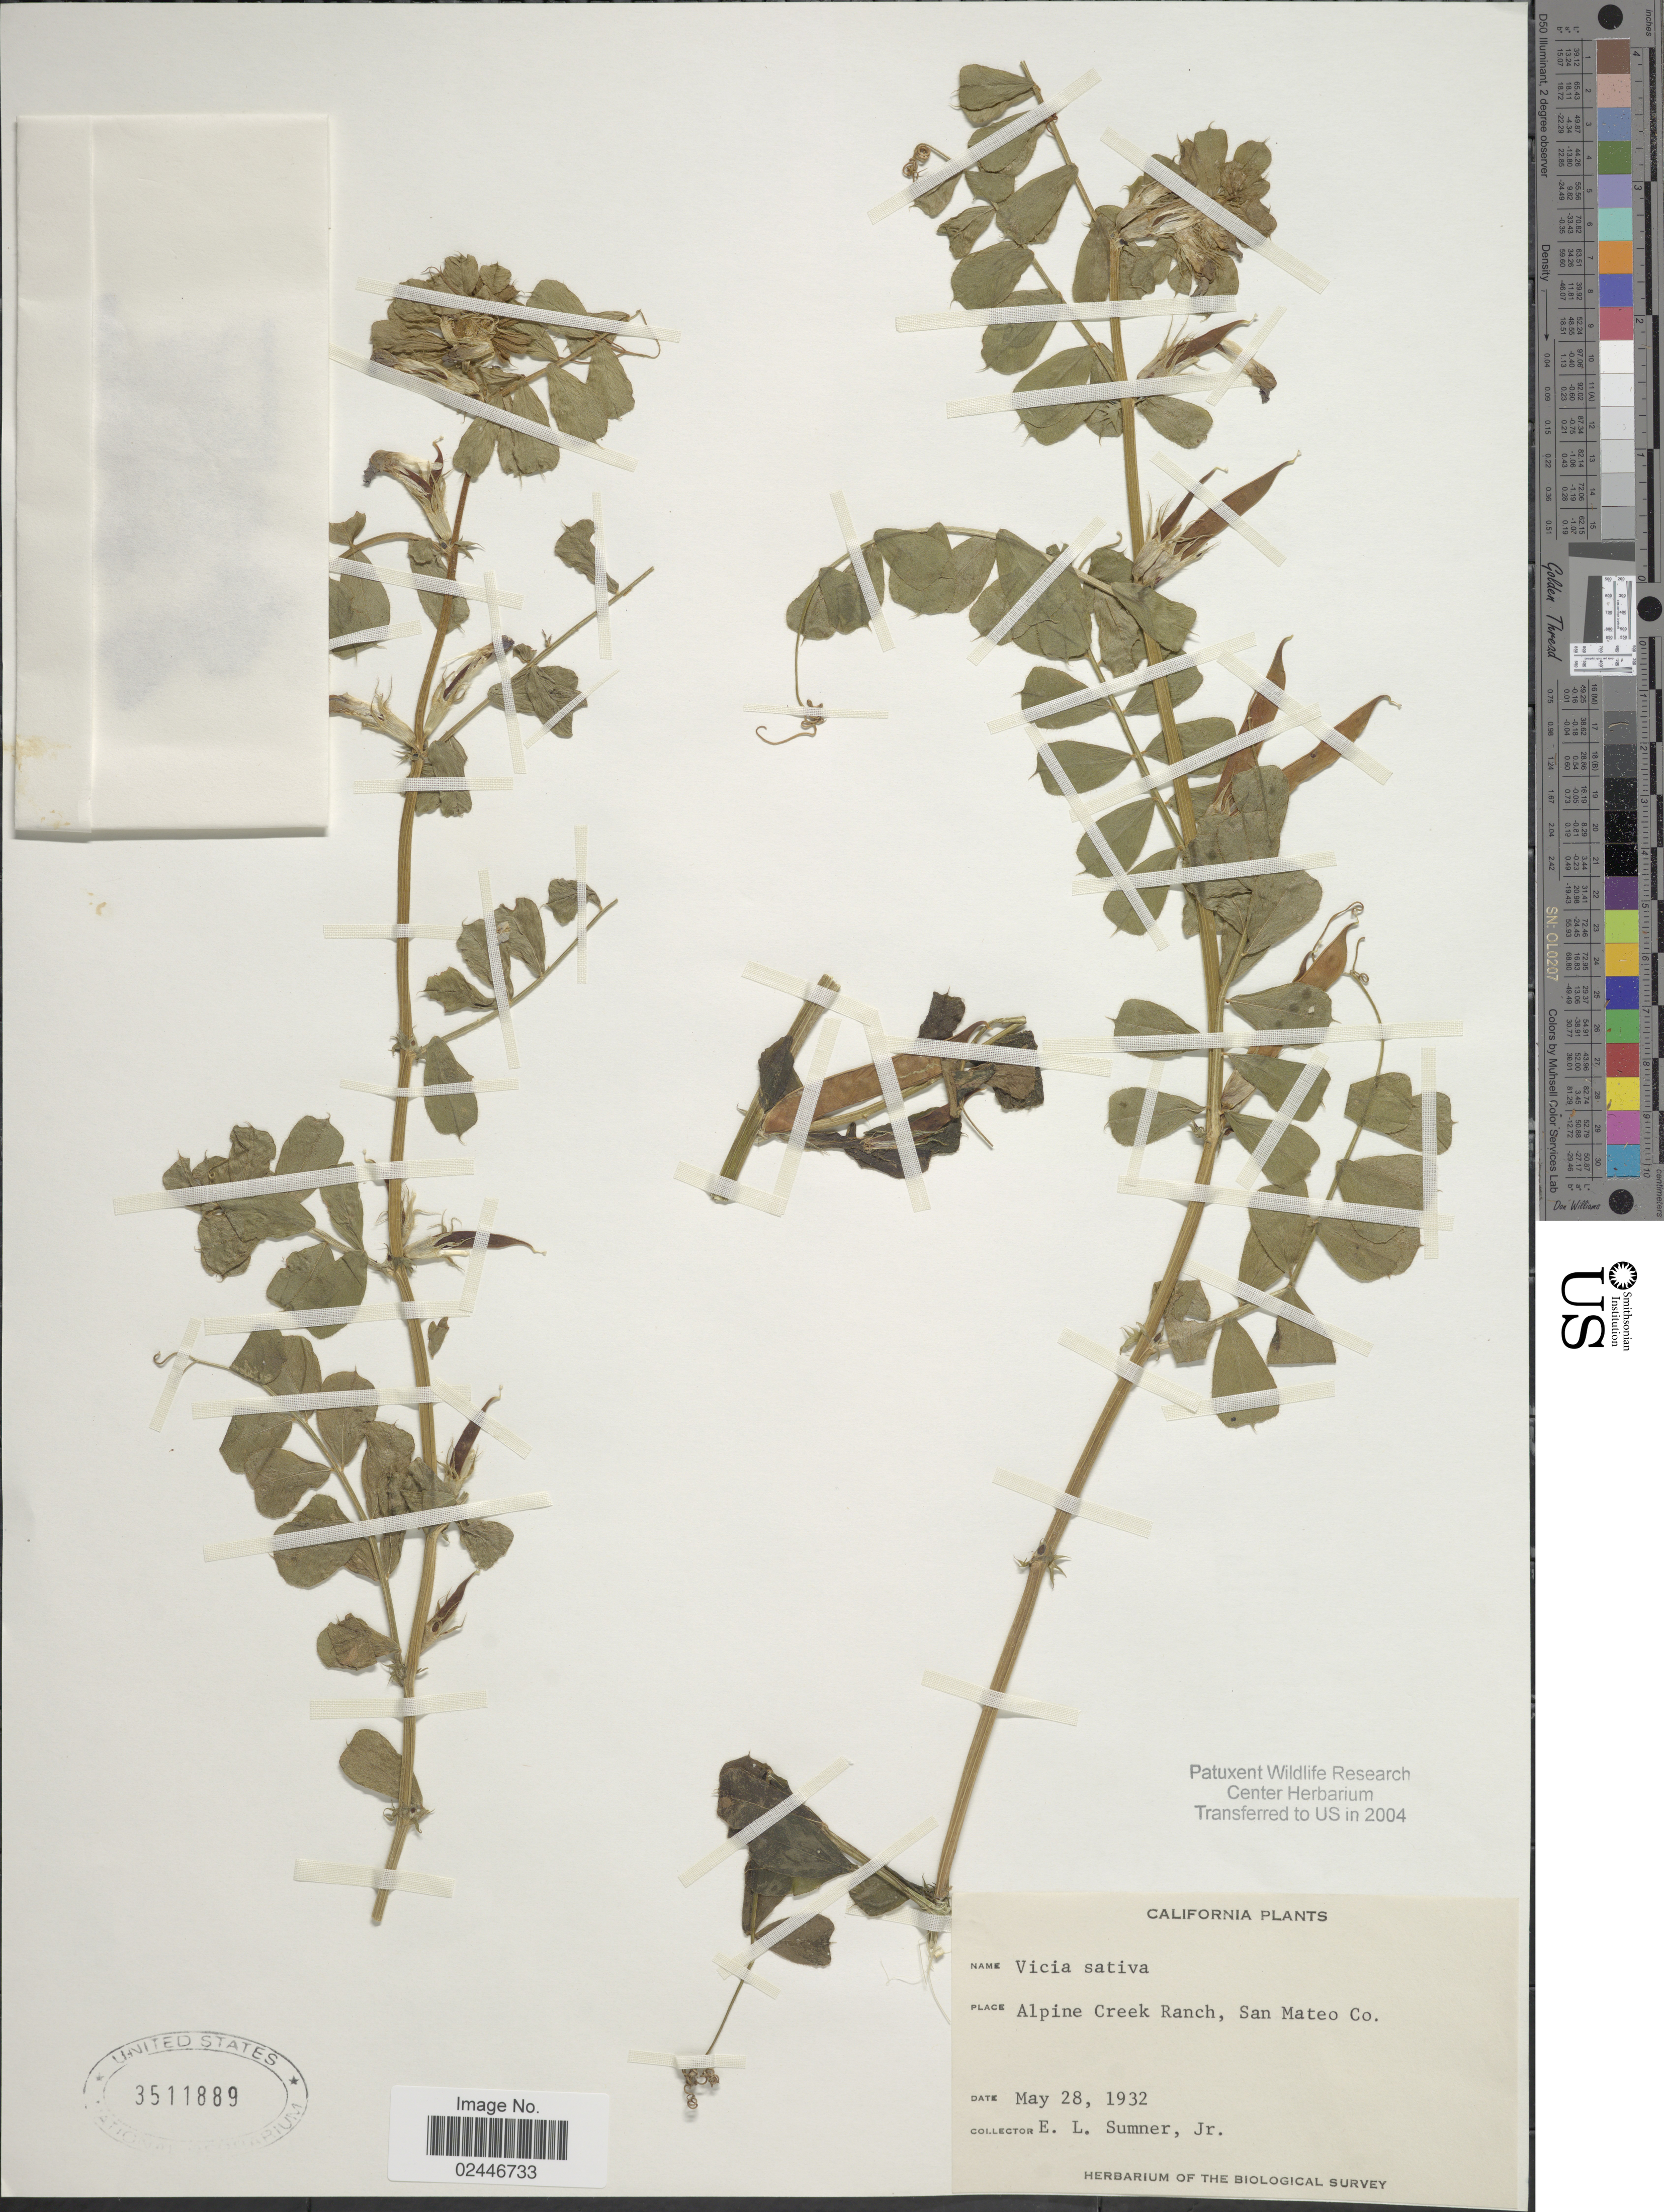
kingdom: Plantae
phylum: Tracheophyta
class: Magnoliopsida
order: Fabales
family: Fabaceae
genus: Vicia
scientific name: Vicia sativa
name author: L.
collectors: E. Sumner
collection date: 1932-05-28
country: United States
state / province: California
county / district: San Mateo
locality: Alpine Creek Ranch, San Mateo Co.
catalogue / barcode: US 3511889